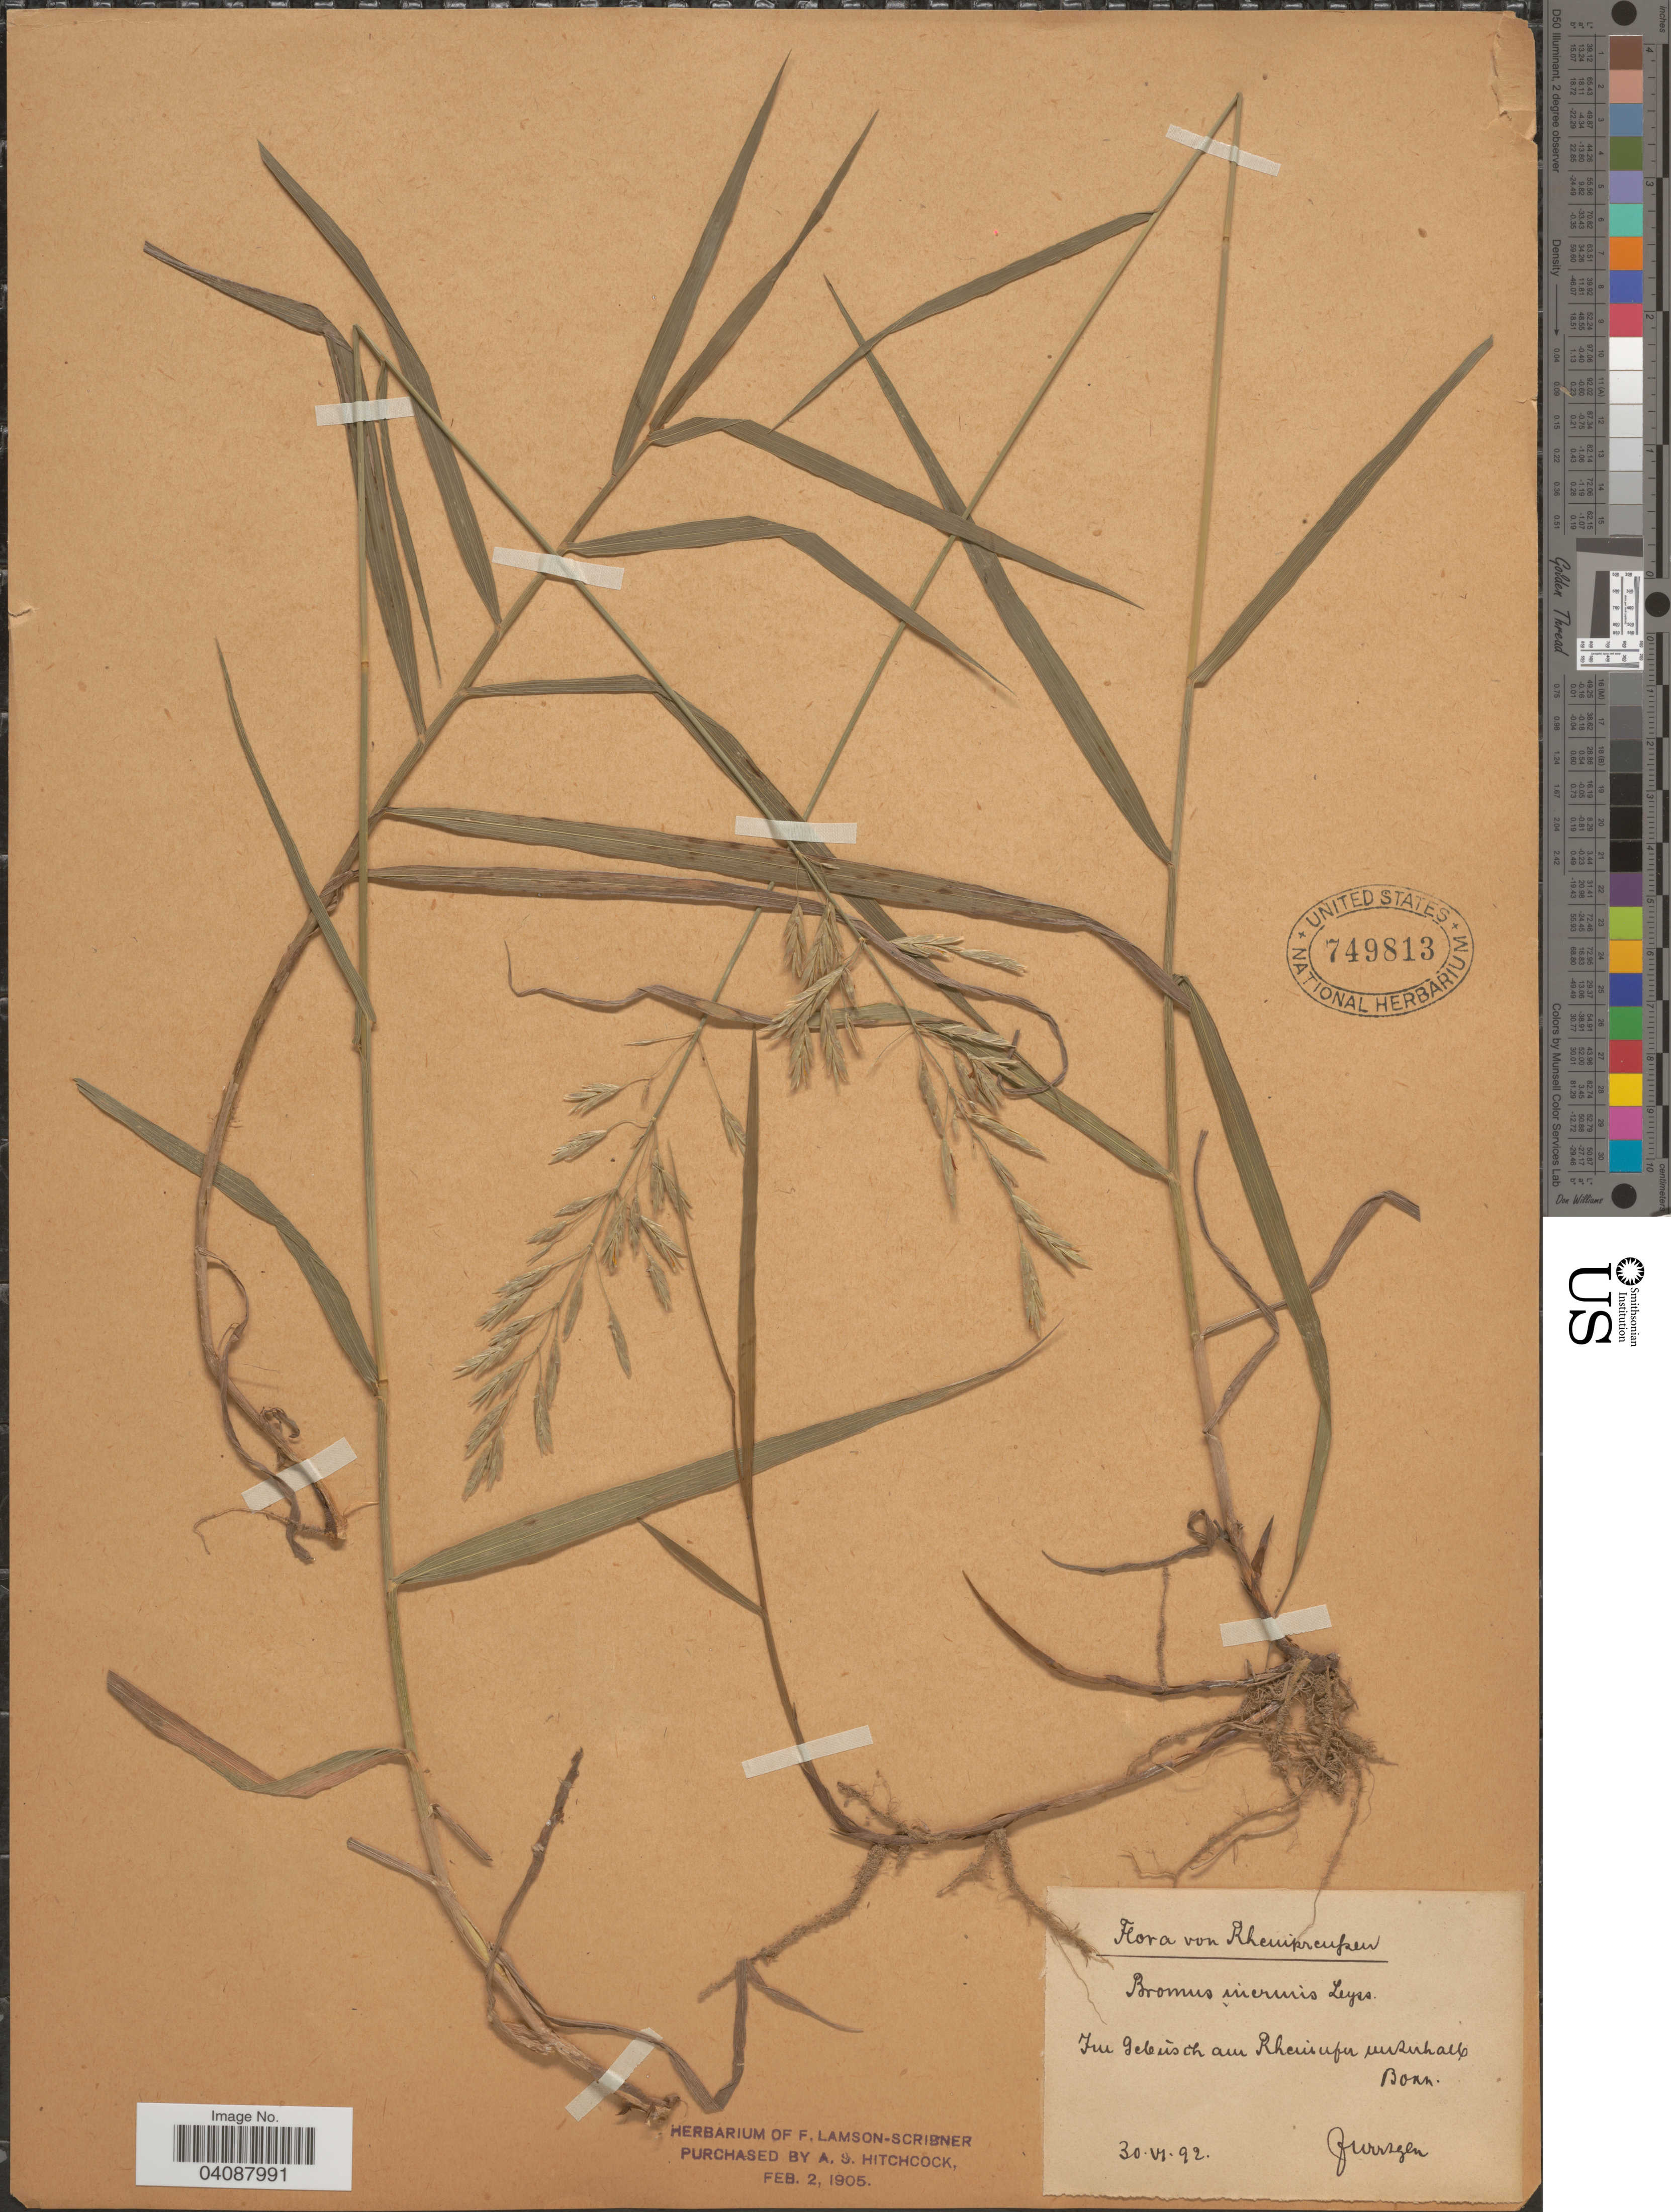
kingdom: Plantae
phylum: Tracheophyta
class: Liliopsida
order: Poales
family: Poaceae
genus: Bromus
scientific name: Bromus inermis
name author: Leyss.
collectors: F. Wirtgen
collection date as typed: Transcribed d/m/y: 30/6/92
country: Germany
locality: Rhenipreussen. Im Gebüsch am Rheinufer unterhalb. Bonn.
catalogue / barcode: US 749813